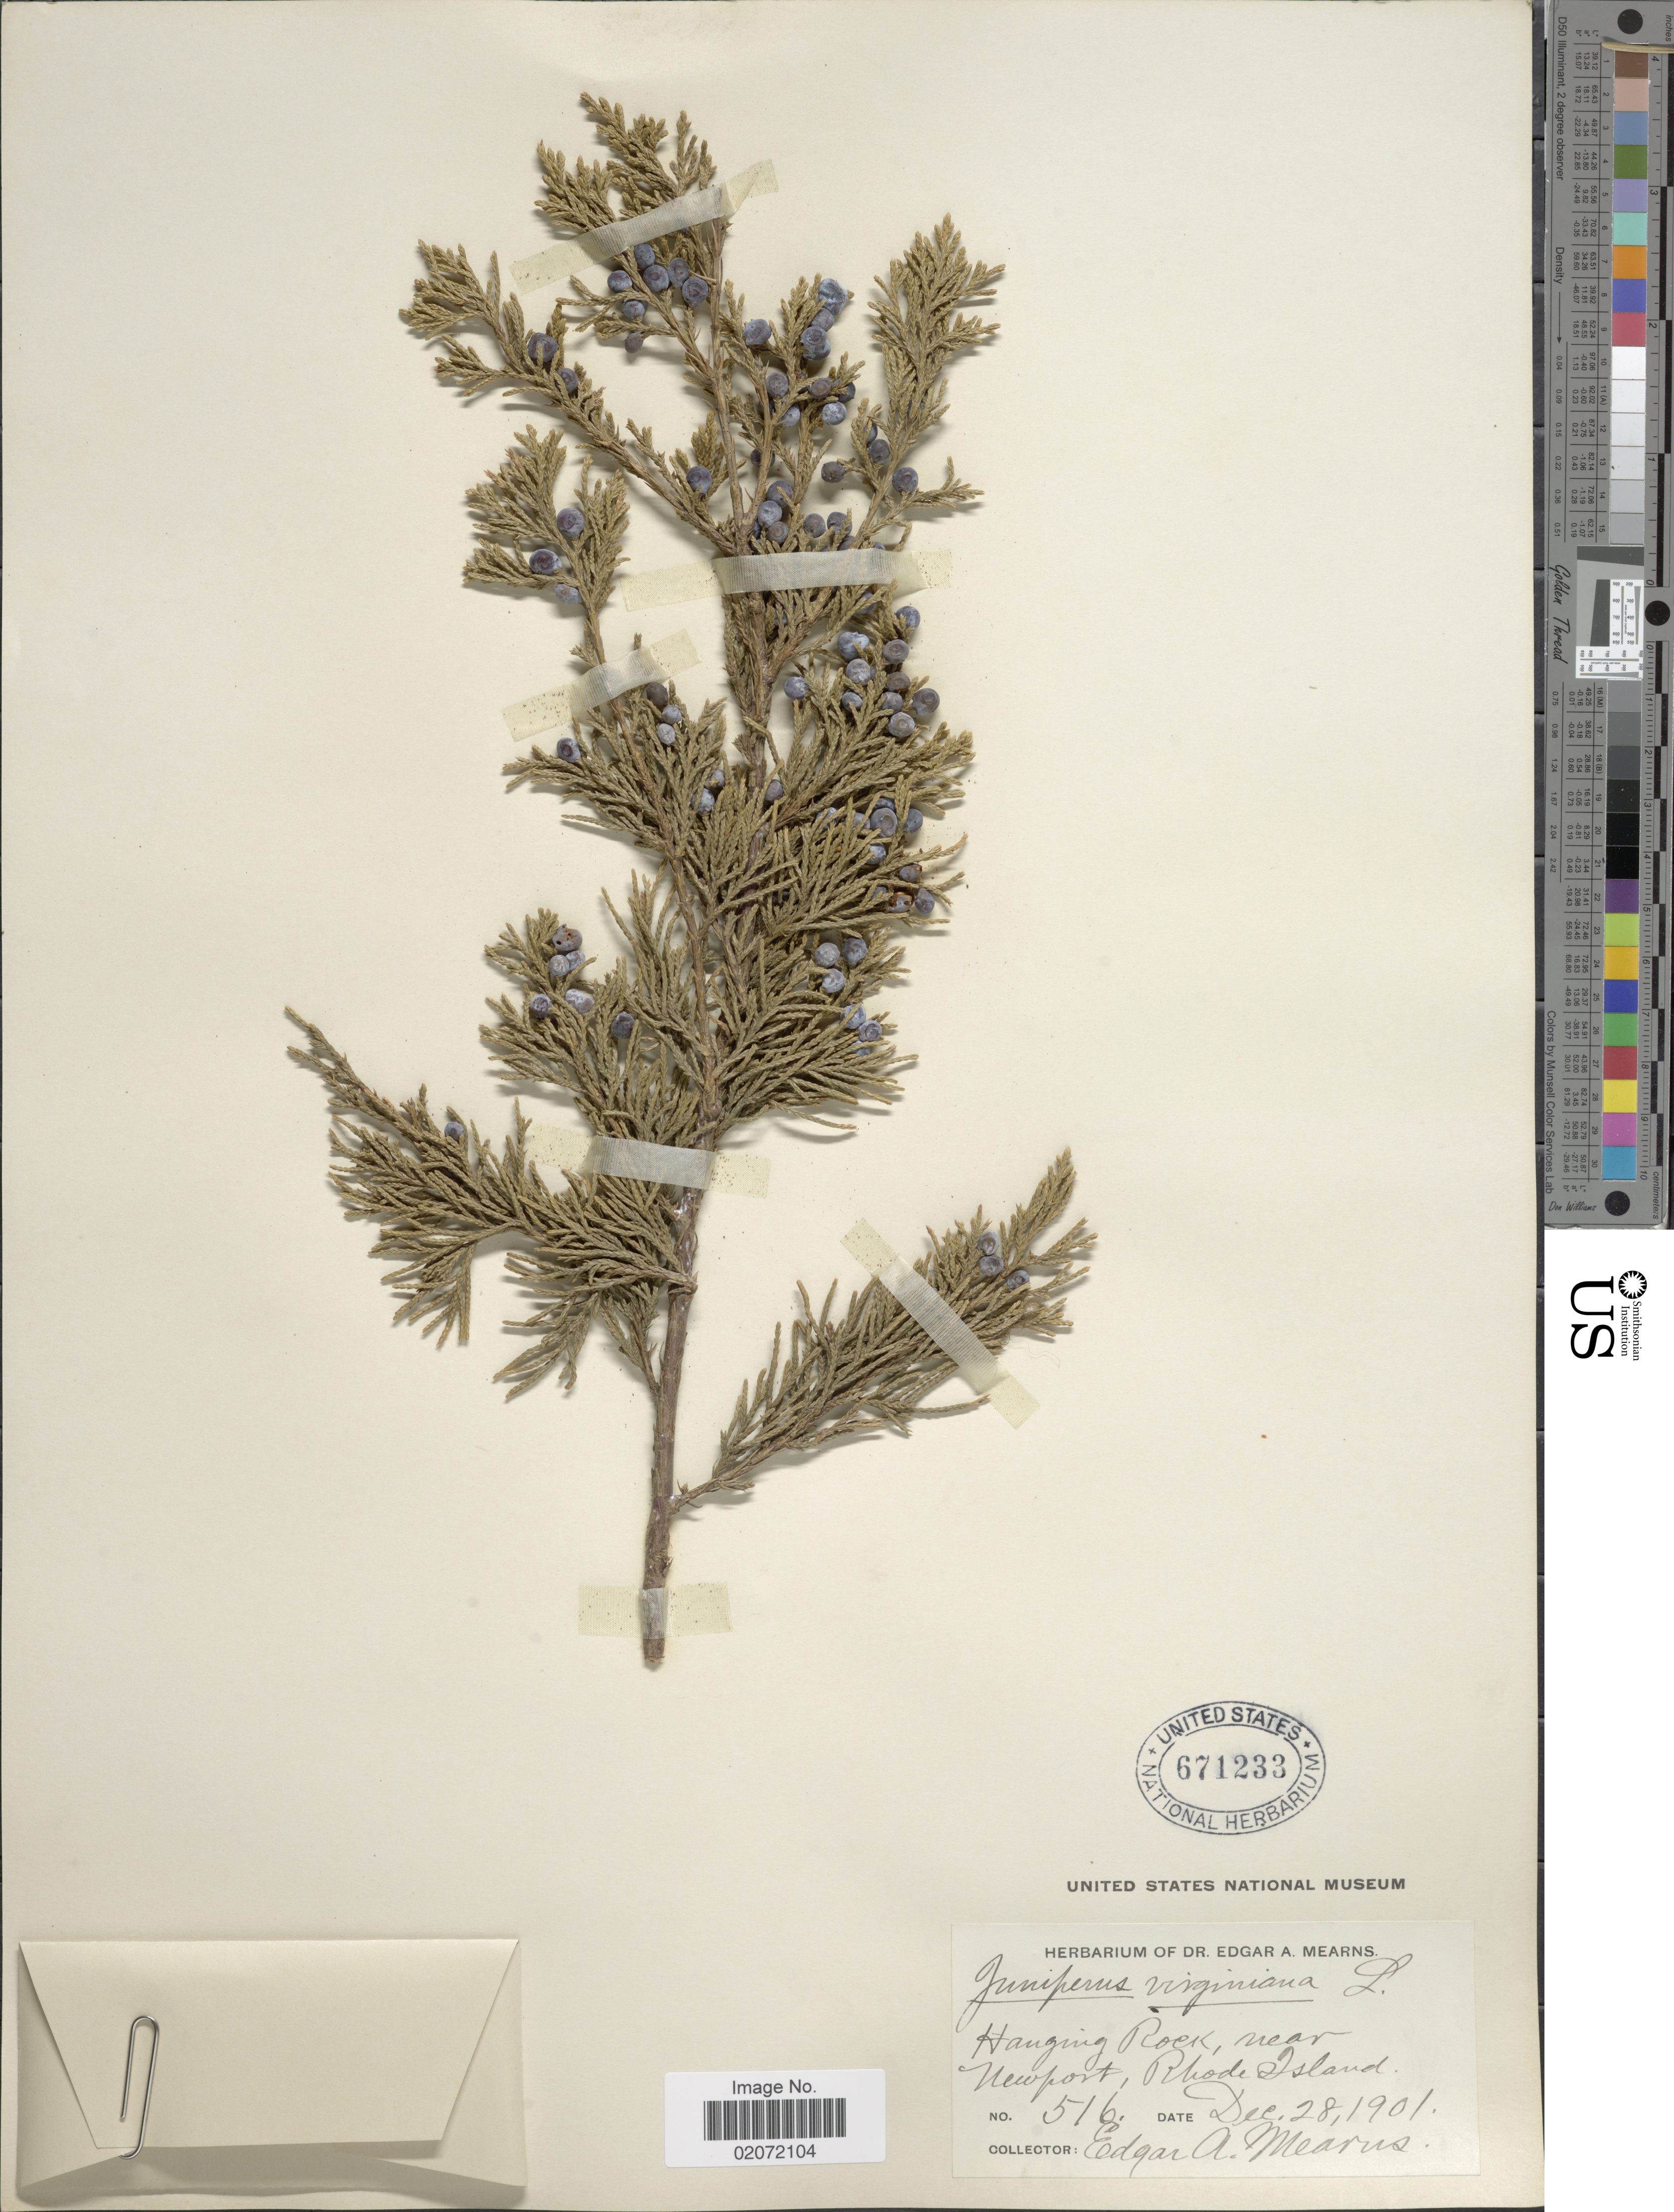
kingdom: Plantae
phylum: Tracheophyta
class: Pinopsida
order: Pinales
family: Cupressaceae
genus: Juniperus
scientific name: Juniperus virginiana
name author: L.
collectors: E. A. Mearns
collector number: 516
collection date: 1901-12-28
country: United States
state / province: Rhode Island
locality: Hanging rock, near Newport, Rhode Island.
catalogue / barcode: US 671233